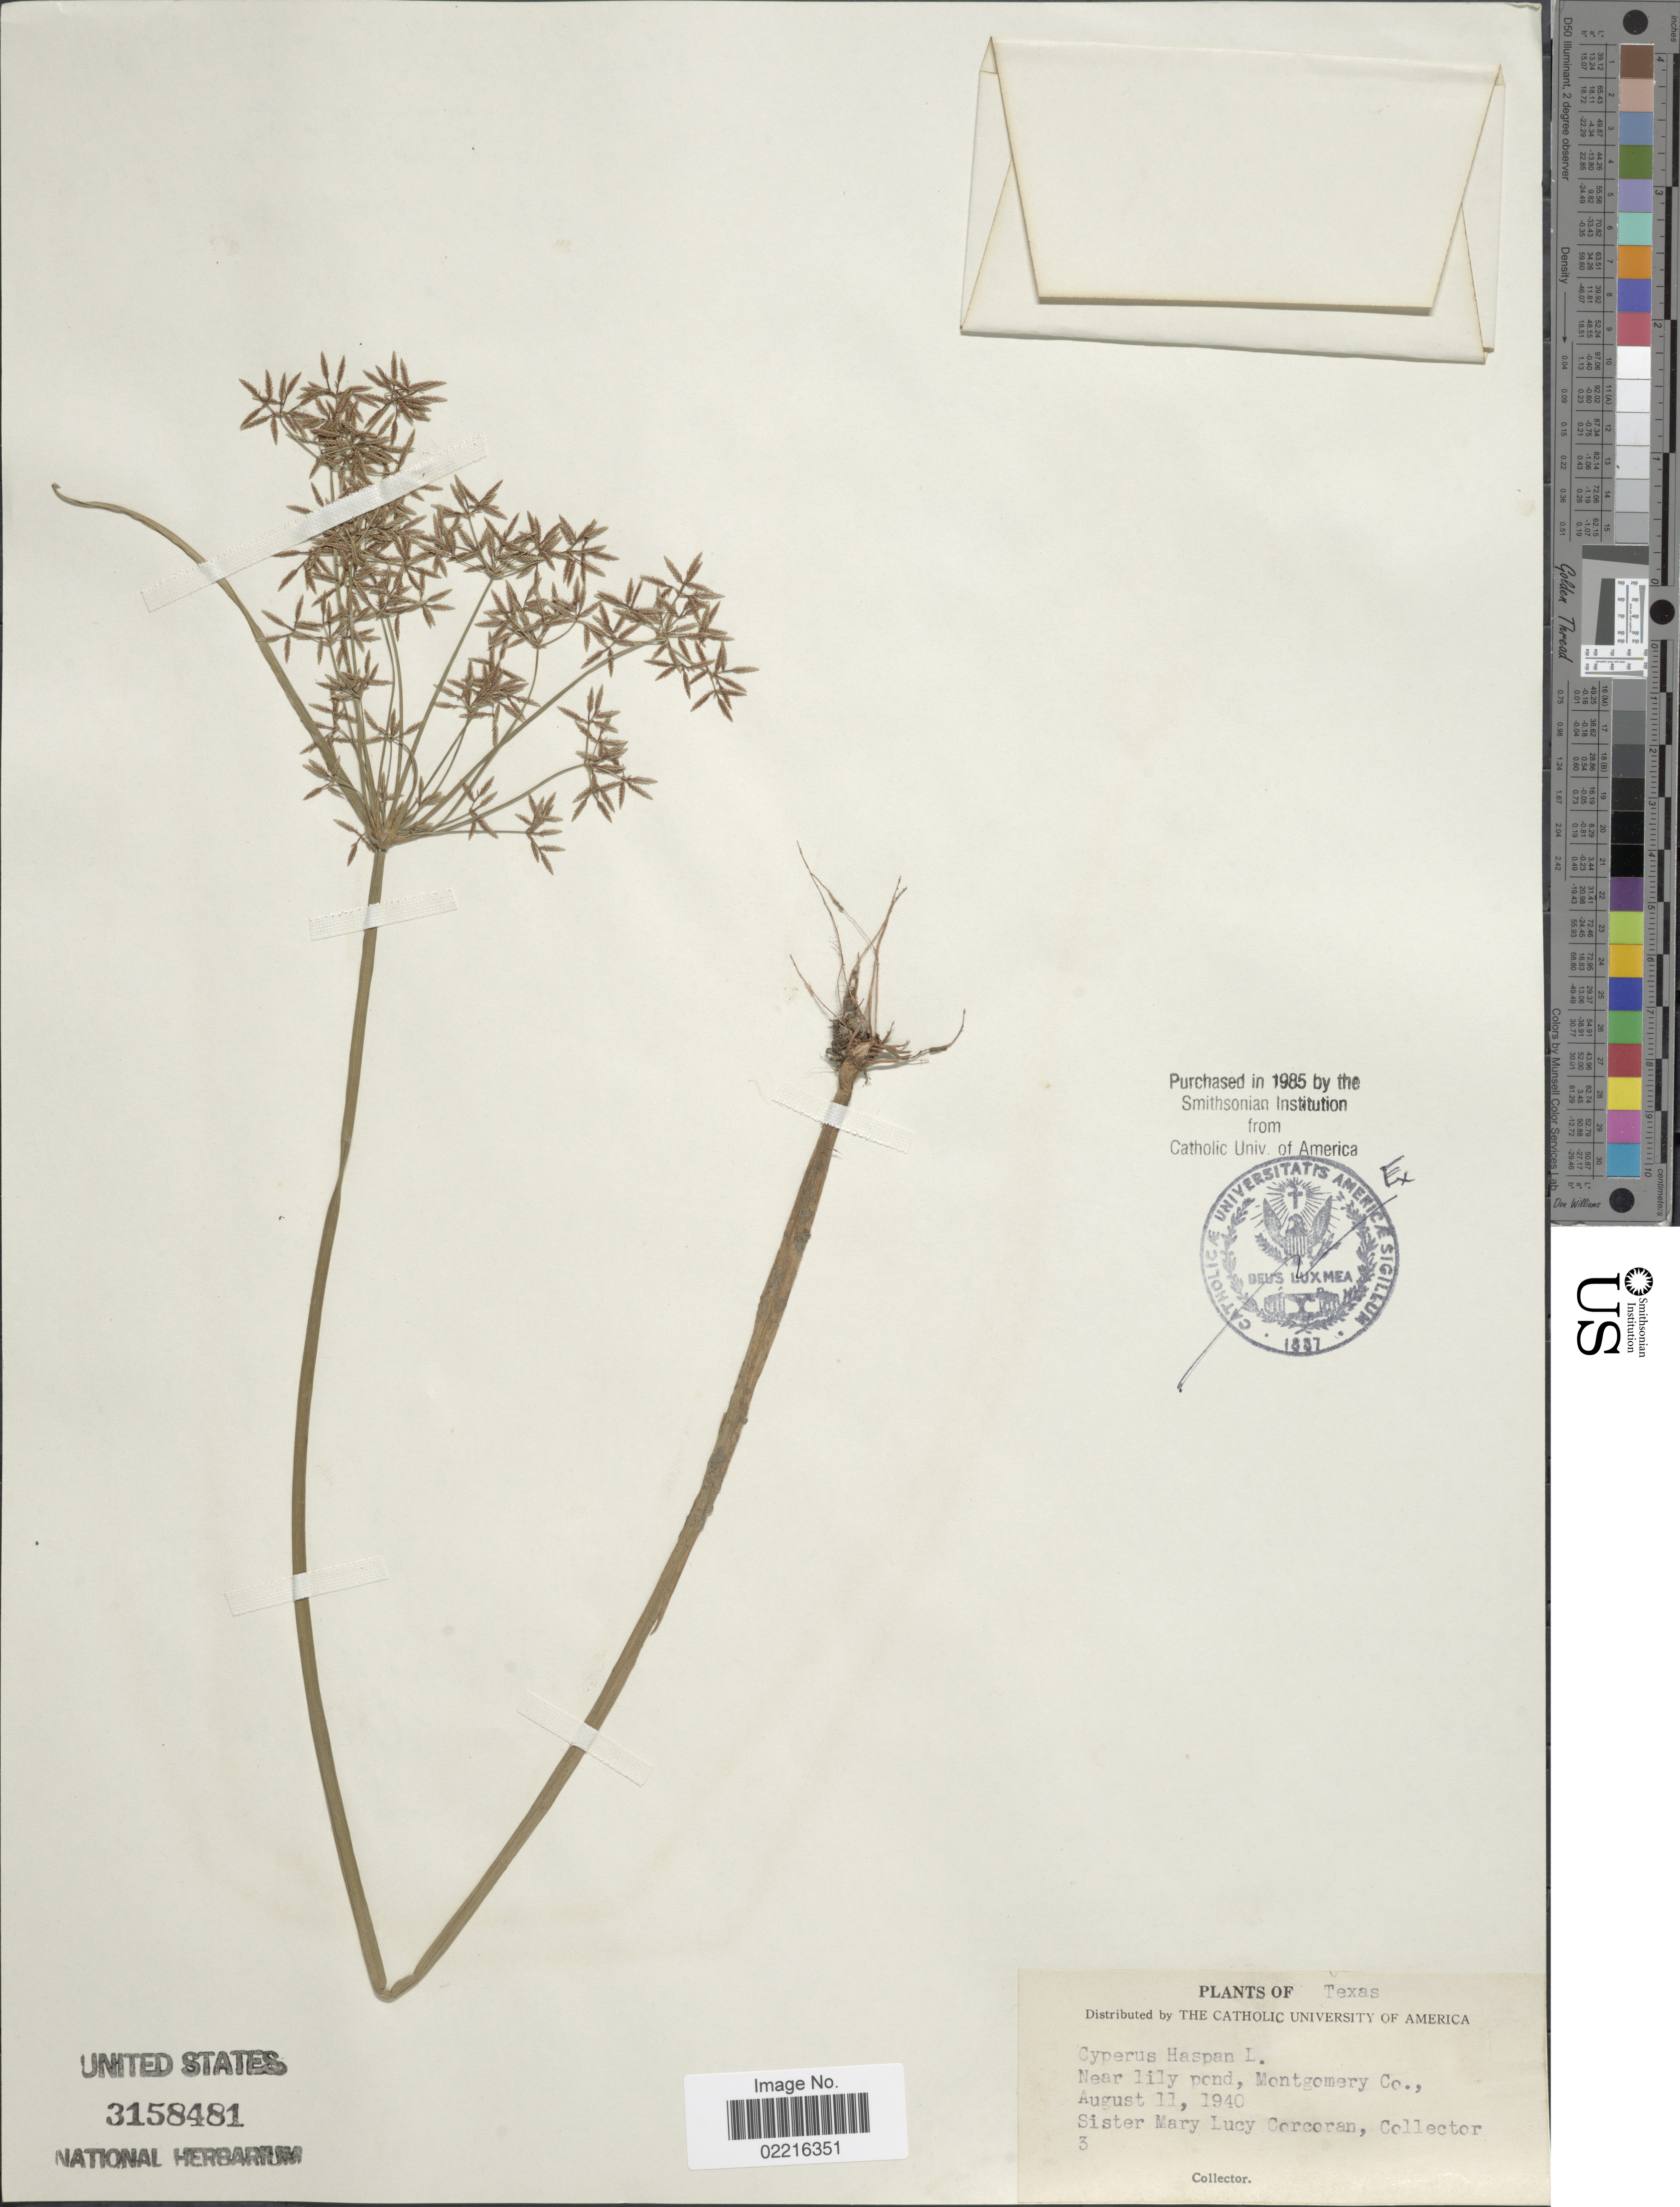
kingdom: Plantae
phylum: Tracheophyta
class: Liliopsida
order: Poales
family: Cyperaceae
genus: Cyperus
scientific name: Cyperus haspan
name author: L.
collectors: M. Corcoran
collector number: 3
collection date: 1940-08-11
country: United States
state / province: Texas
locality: Near lily pond, Montgomery Co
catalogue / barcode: US 3158481